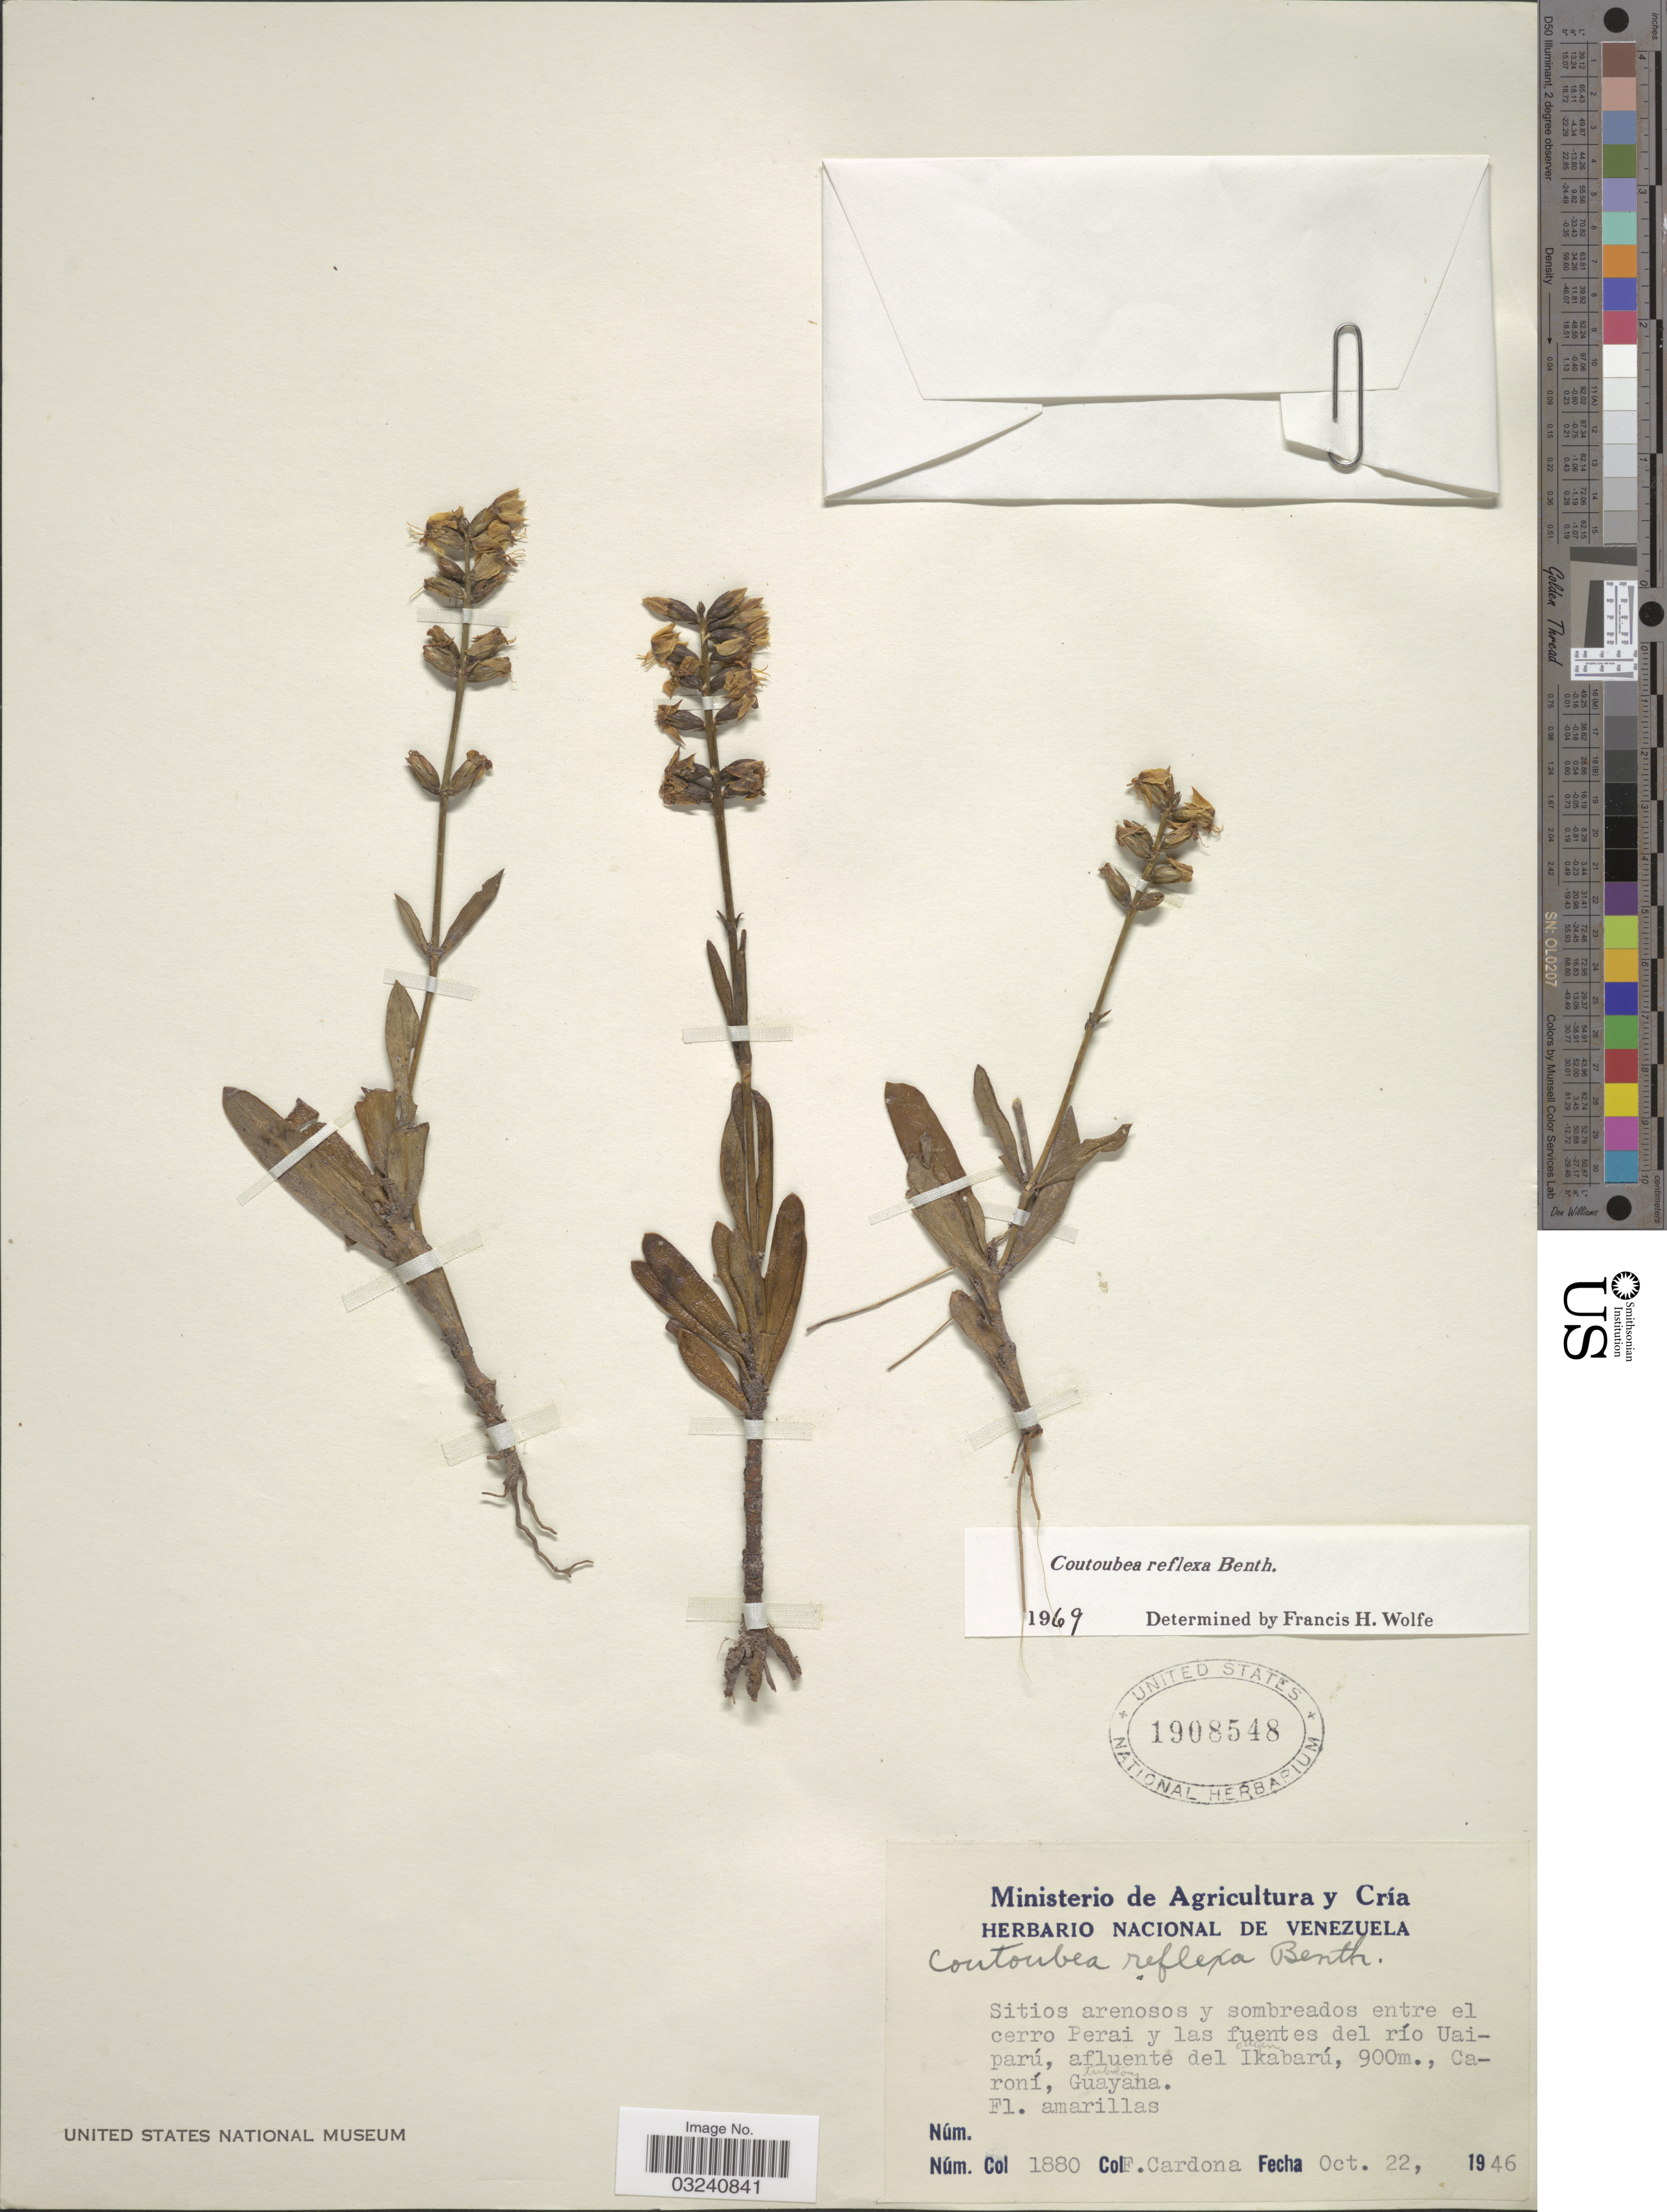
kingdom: Plantae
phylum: Tracheophyta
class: Magnoliopsida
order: Gentianales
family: Gentianaceae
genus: Coutoubea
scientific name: Coutoubea reflexa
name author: Benth.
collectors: F. Cardona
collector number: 1880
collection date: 1946-10-22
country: Guyana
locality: Sitios arenosos y sombreados entre el cerro Perai y las fuentes del río Uaiparú, afluente del Ikabarú. Caroní, Guayana.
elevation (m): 900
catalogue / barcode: US 1908548